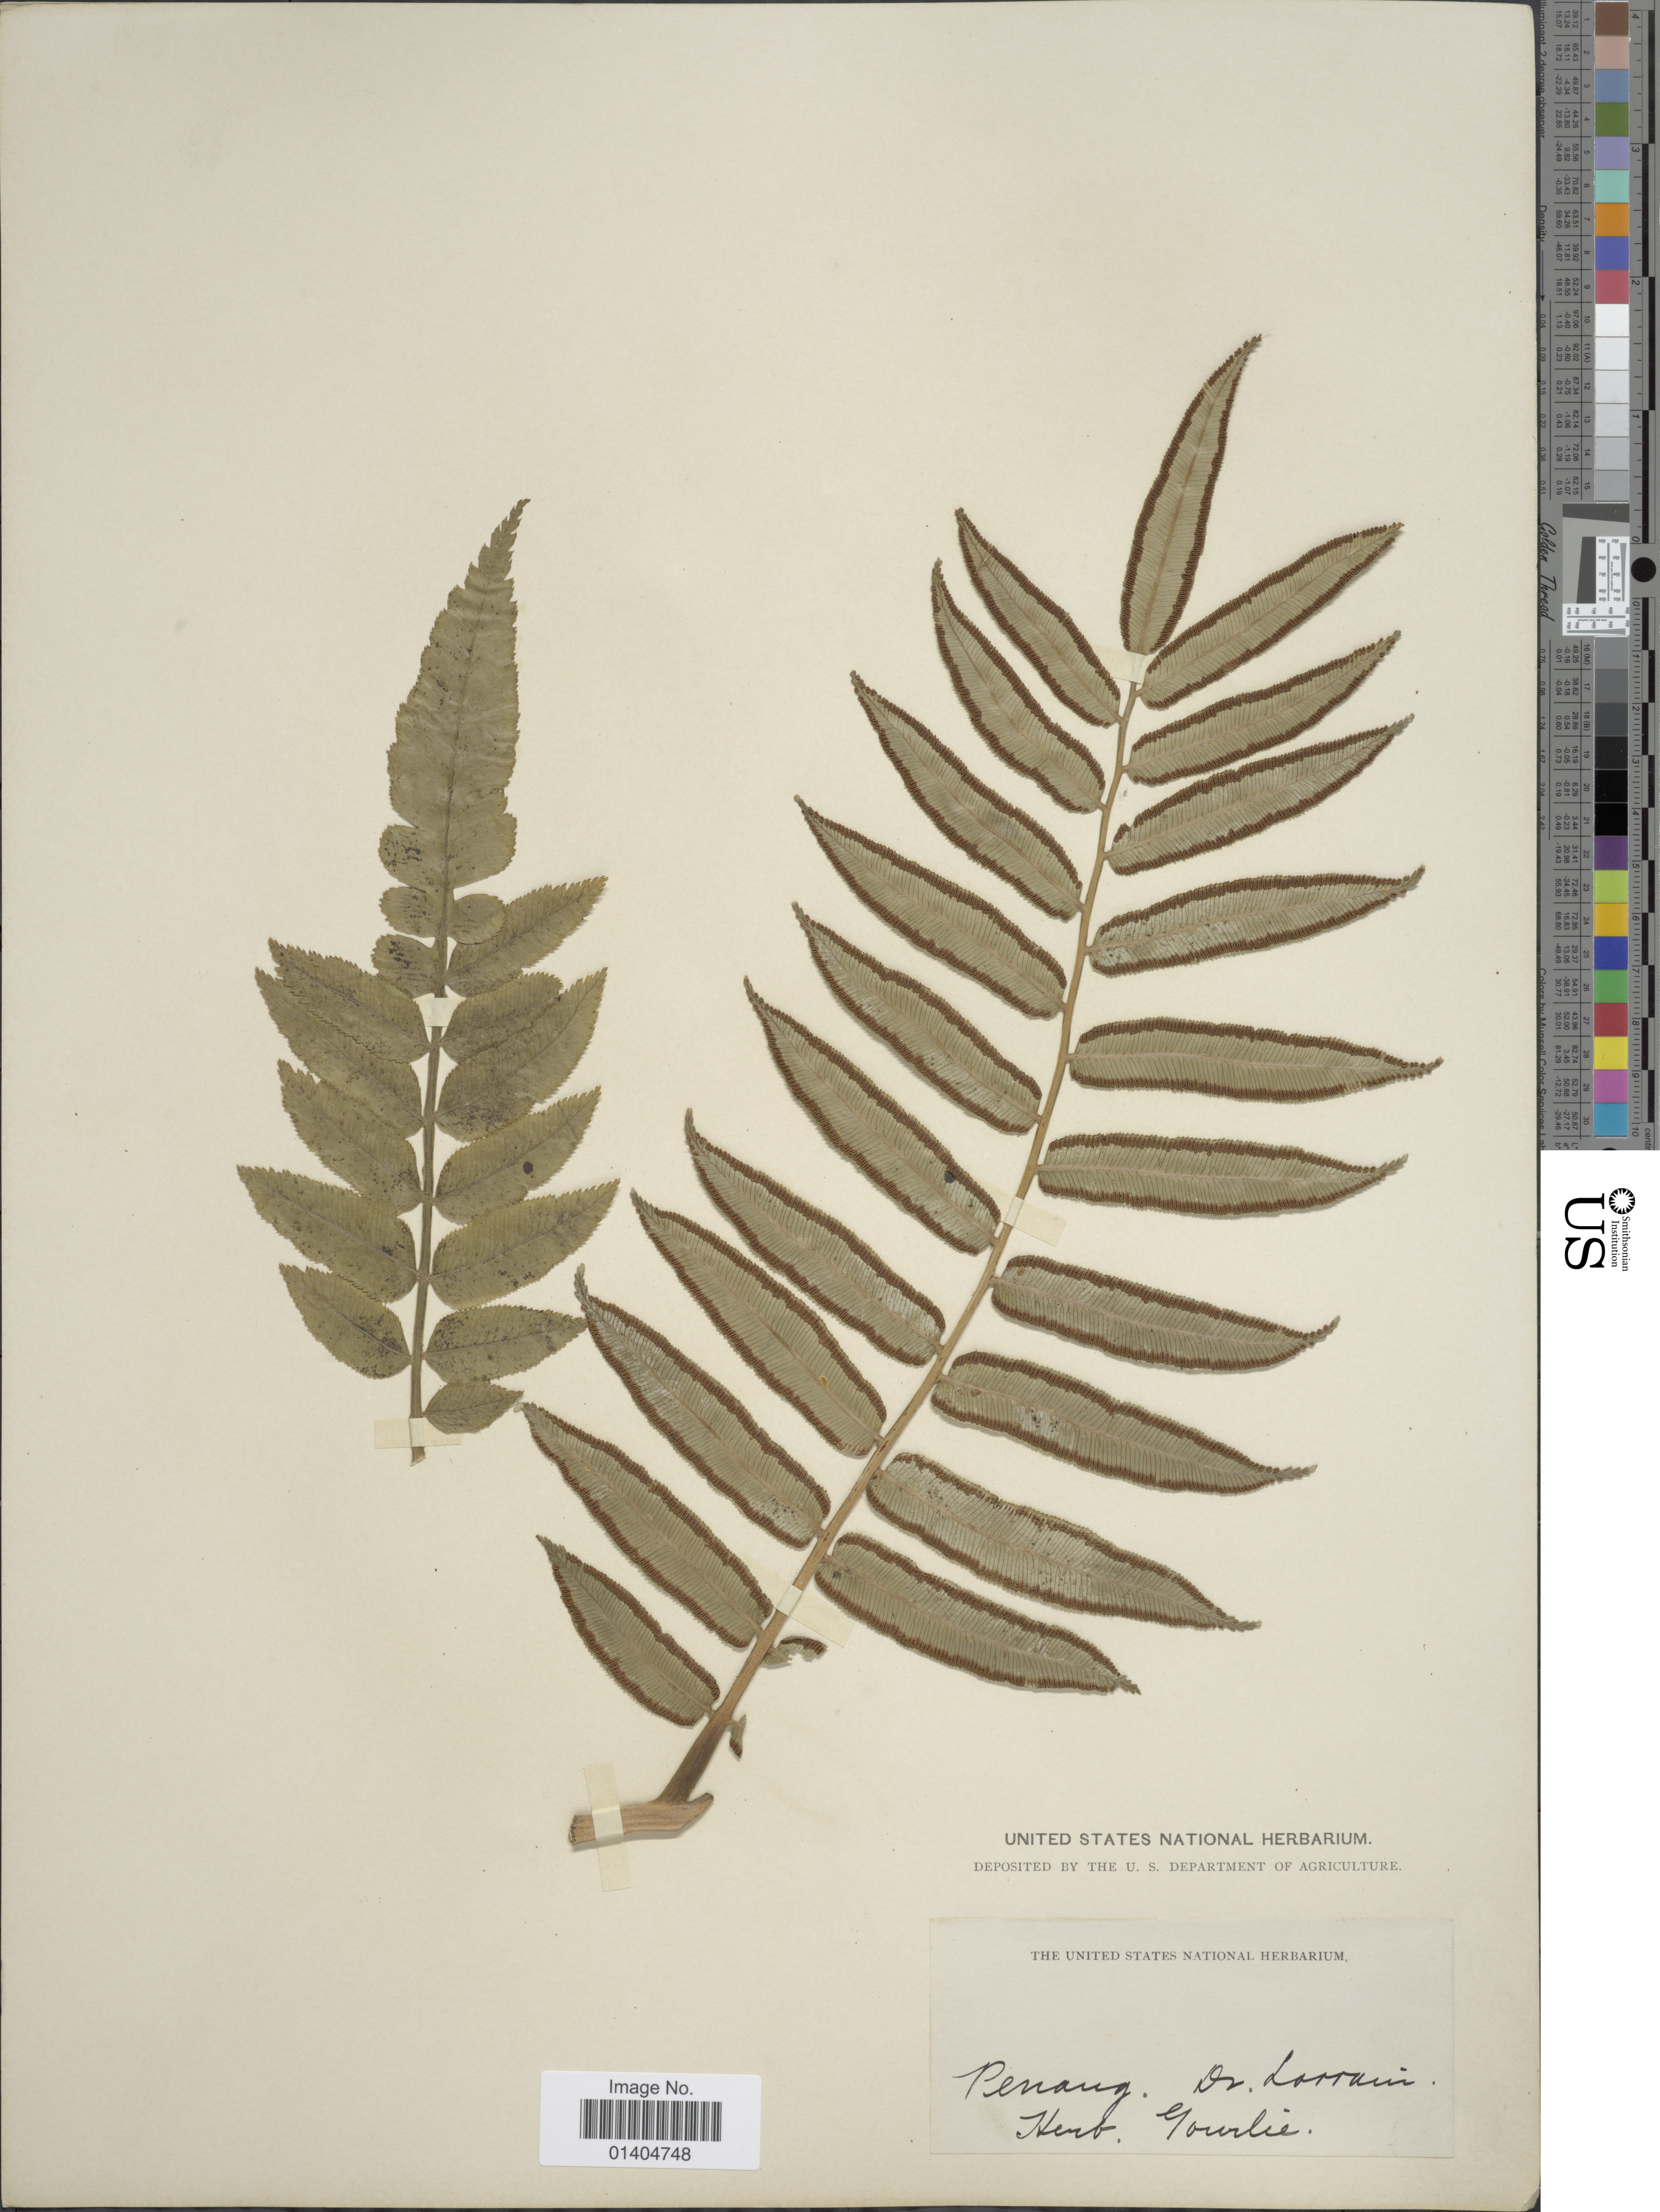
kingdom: Plantae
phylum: Tracheophyta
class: Polypodiopsida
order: Marattiales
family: Marattiaceae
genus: Angiopteris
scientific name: Angiopteris sp.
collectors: -- Lorrain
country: Malaysia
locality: Penang